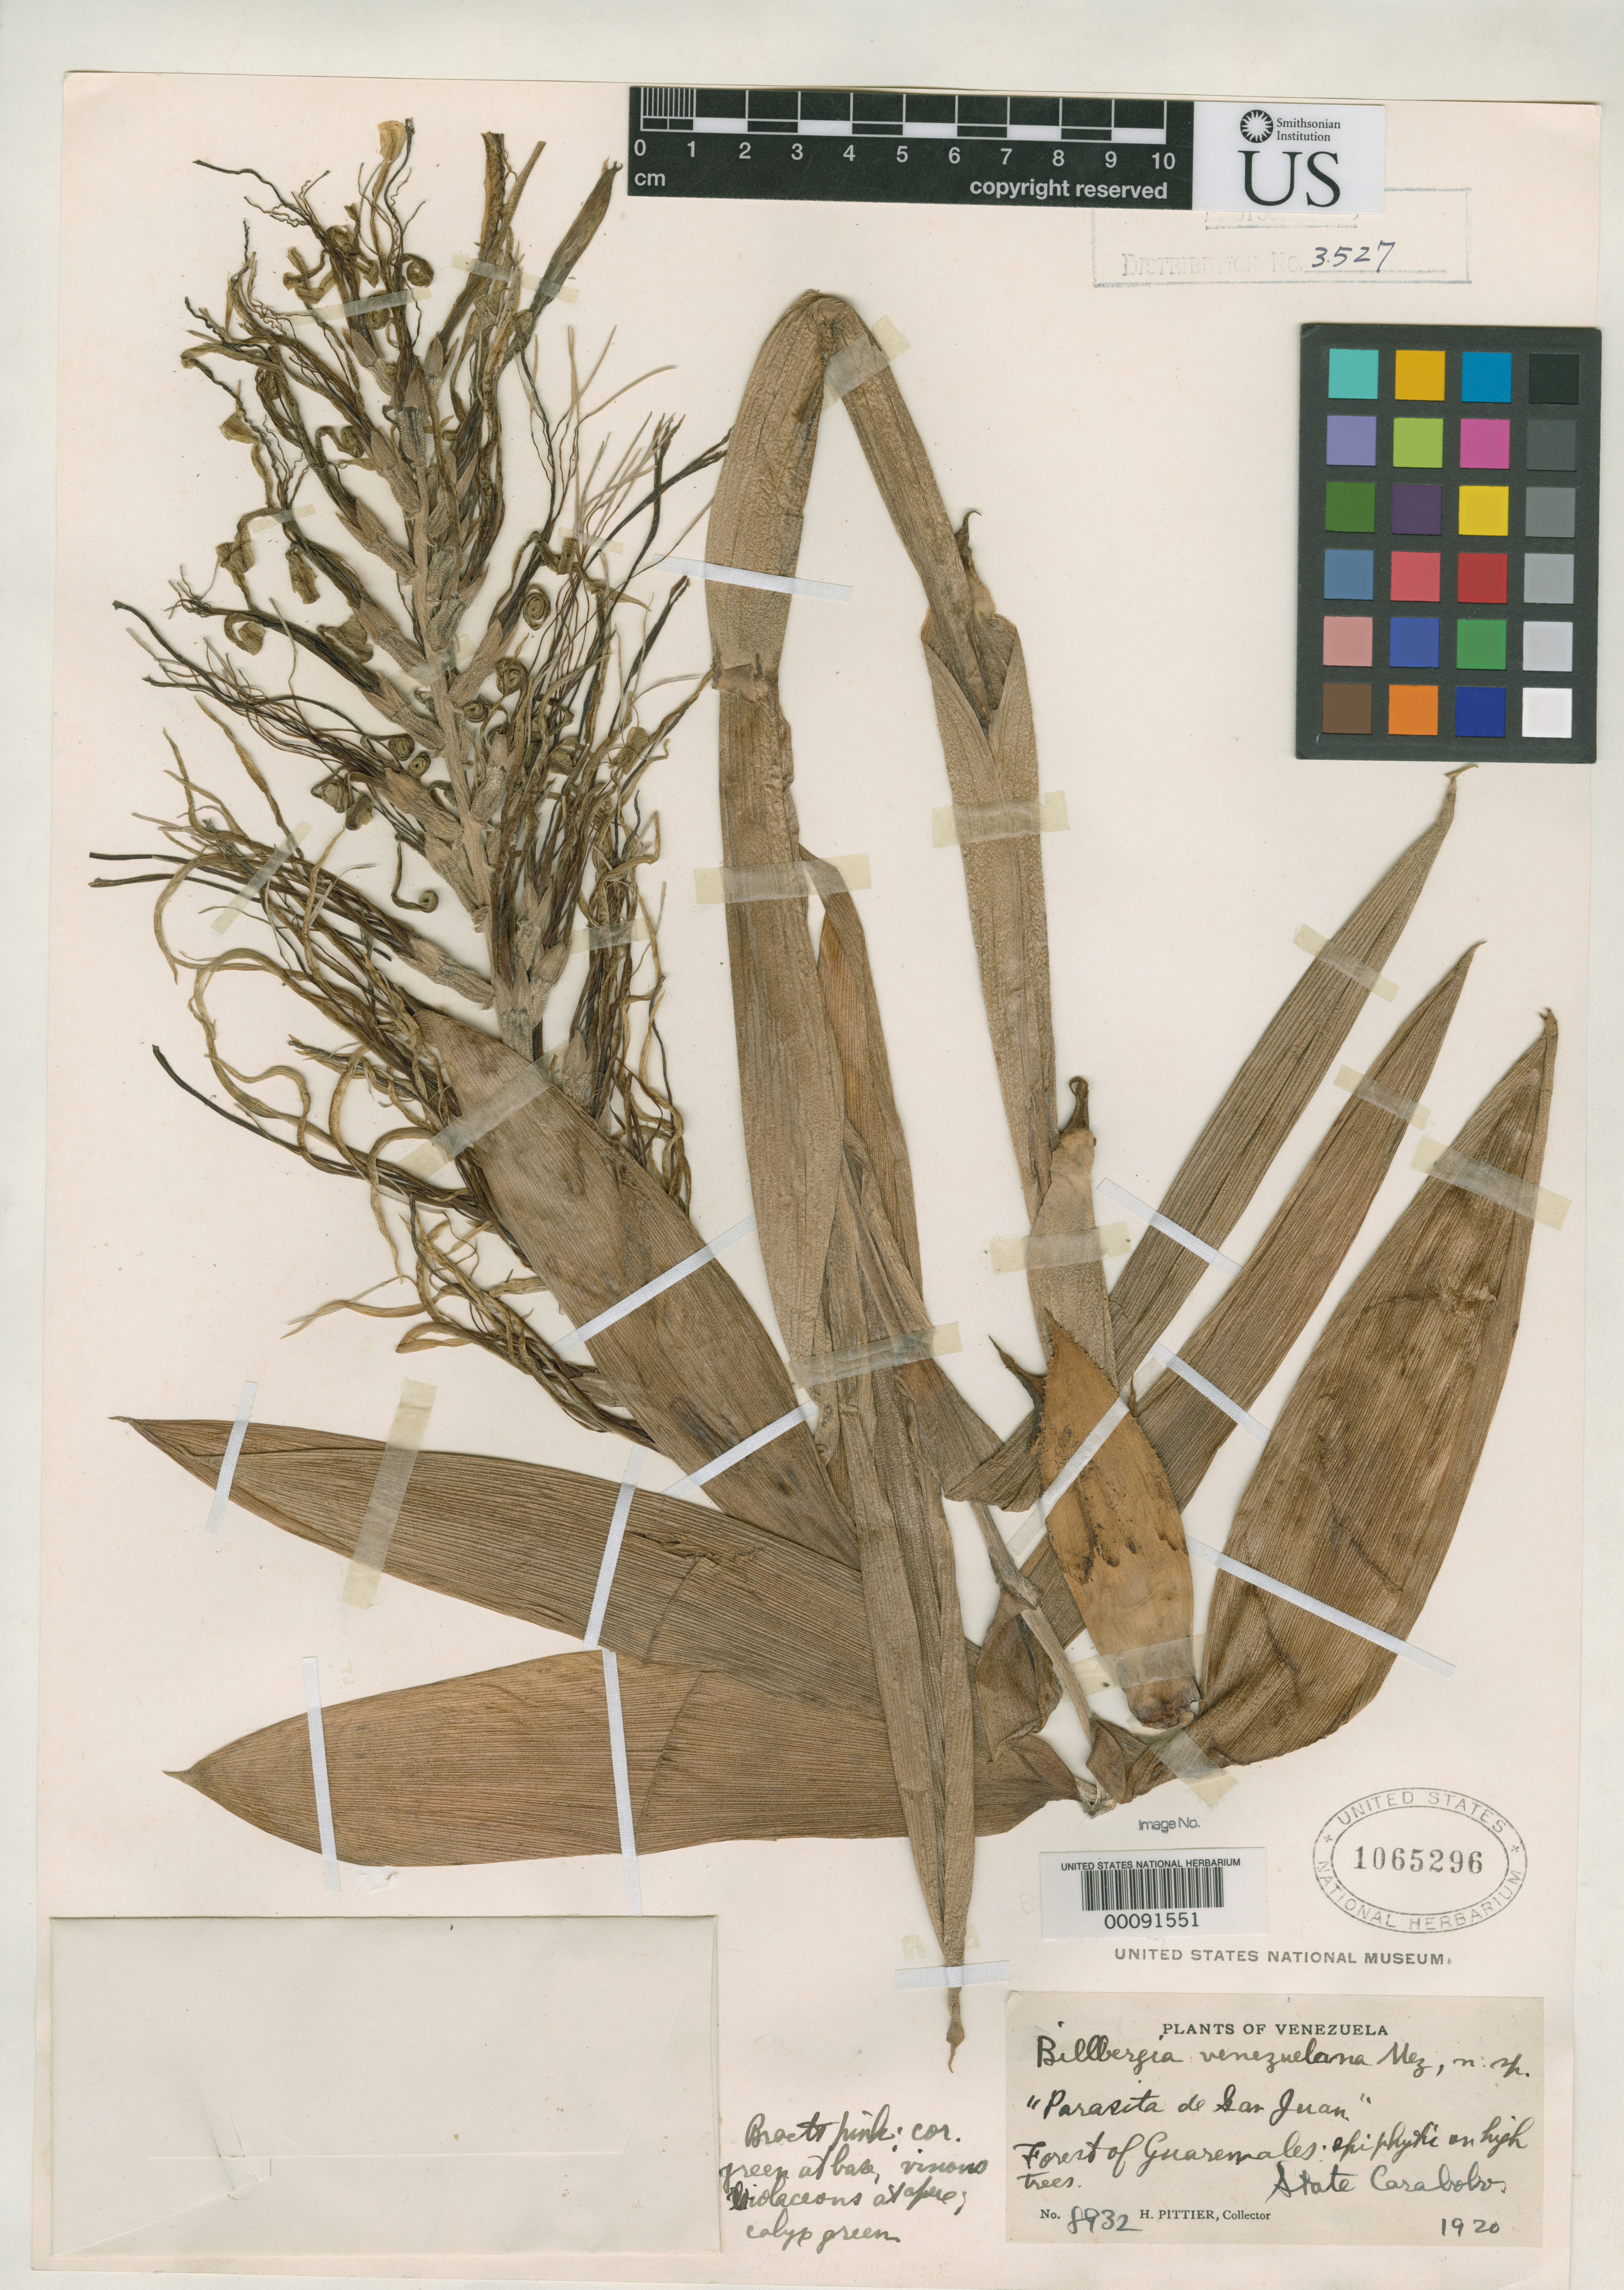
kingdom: Plantae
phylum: Tracheophyta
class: Liliopsida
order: Poales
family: Bromeliaceae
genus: Billbergia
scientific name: Billbergia venezuelana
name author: Mez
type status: Isotype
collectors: H. F. Pittier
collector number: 8932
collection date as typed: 1920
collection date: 1920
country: Venezuela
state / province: Carabobo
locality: Forests of Guaremales.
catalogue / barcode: US 1065296